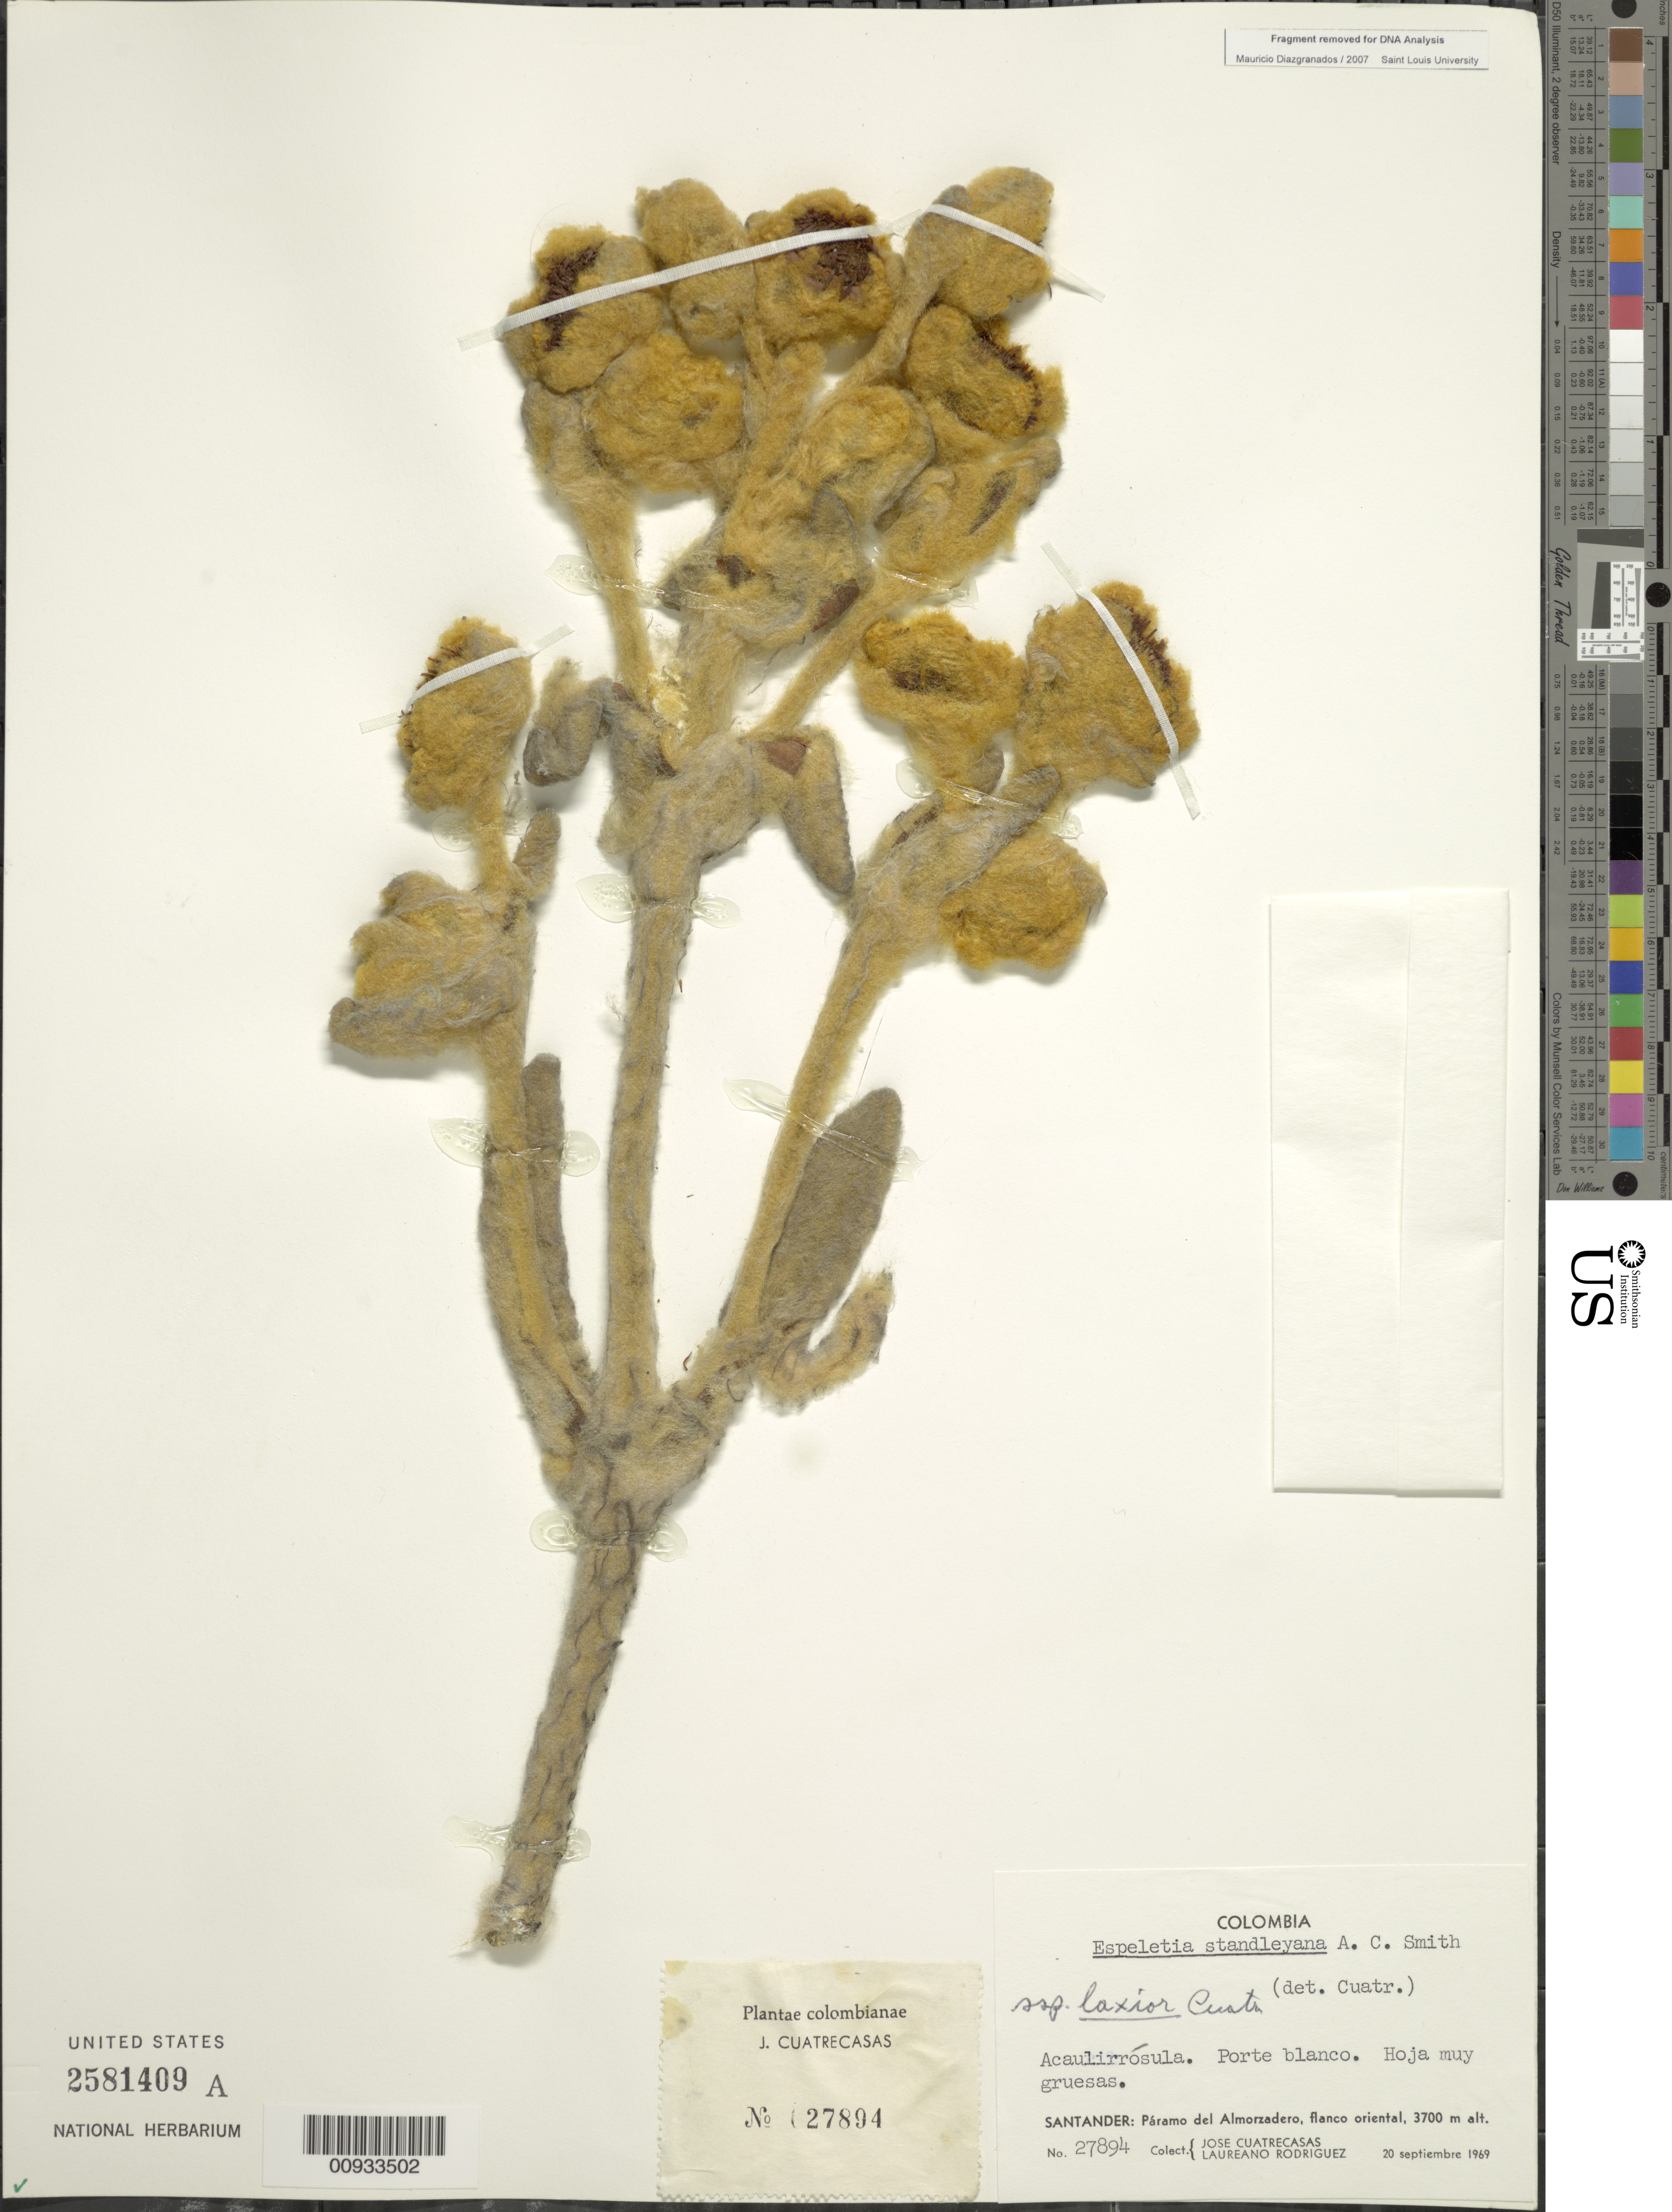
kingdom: Plantae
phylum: Tracheophyta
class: Magnoliopsida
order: Asterales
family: Asteraceae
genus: Espeletia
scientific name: Espeletia standleyana var. laxior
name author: Cuatrec.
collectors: J. Cuatrecasas & L. Rodriguez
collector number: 27894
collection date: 1969-09-20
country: Colombia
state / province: Santander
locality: Paramo de Almorzadero, flanco oriental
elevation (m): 3700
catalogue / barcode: US 2581409A